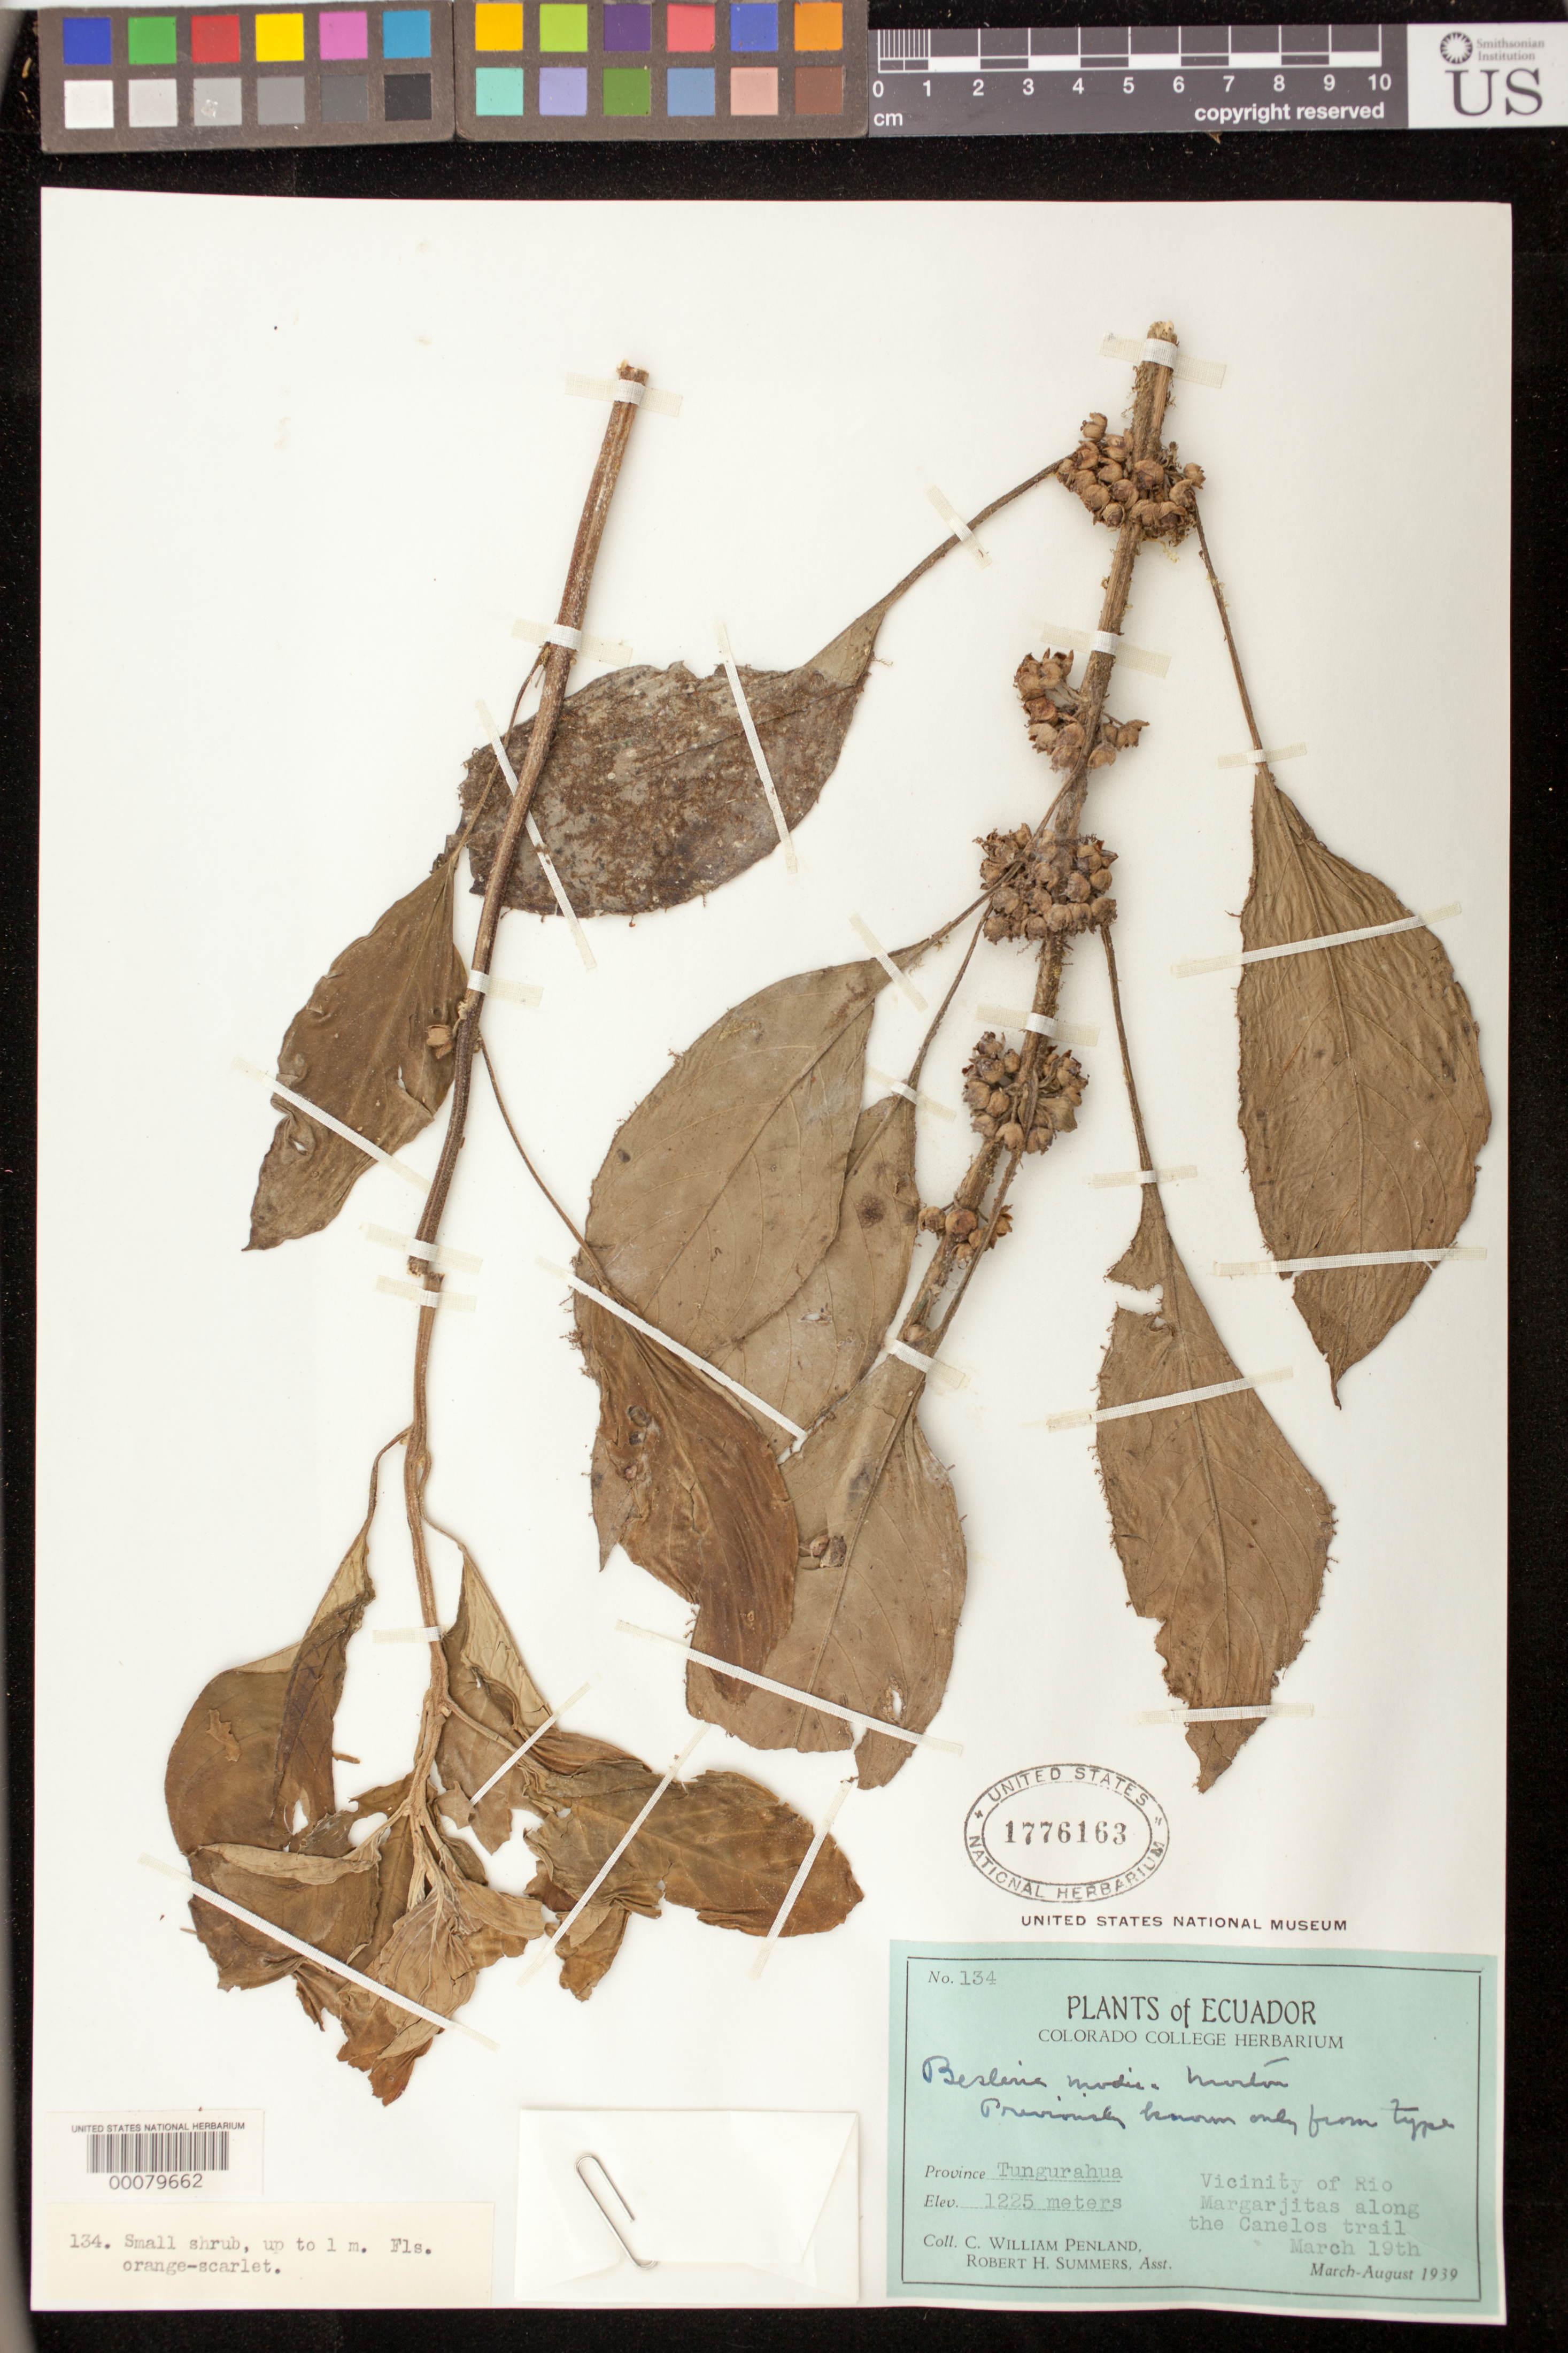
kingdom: Plantae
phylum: Tracheophyta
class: Magnoliopsida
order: Lamiales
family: Gesneriaceae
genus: Besleria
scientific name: Besleria modica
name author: C.V. Morton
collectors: C. W. Penland & R. Summers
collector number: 134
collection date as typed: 19 Mar 1939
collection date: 1939-03-19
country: Ecuador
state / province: Tungurahua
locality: Vicinity of Rio Margarjitas along the Canelos trail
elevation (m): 1225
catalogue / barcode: US 1776163